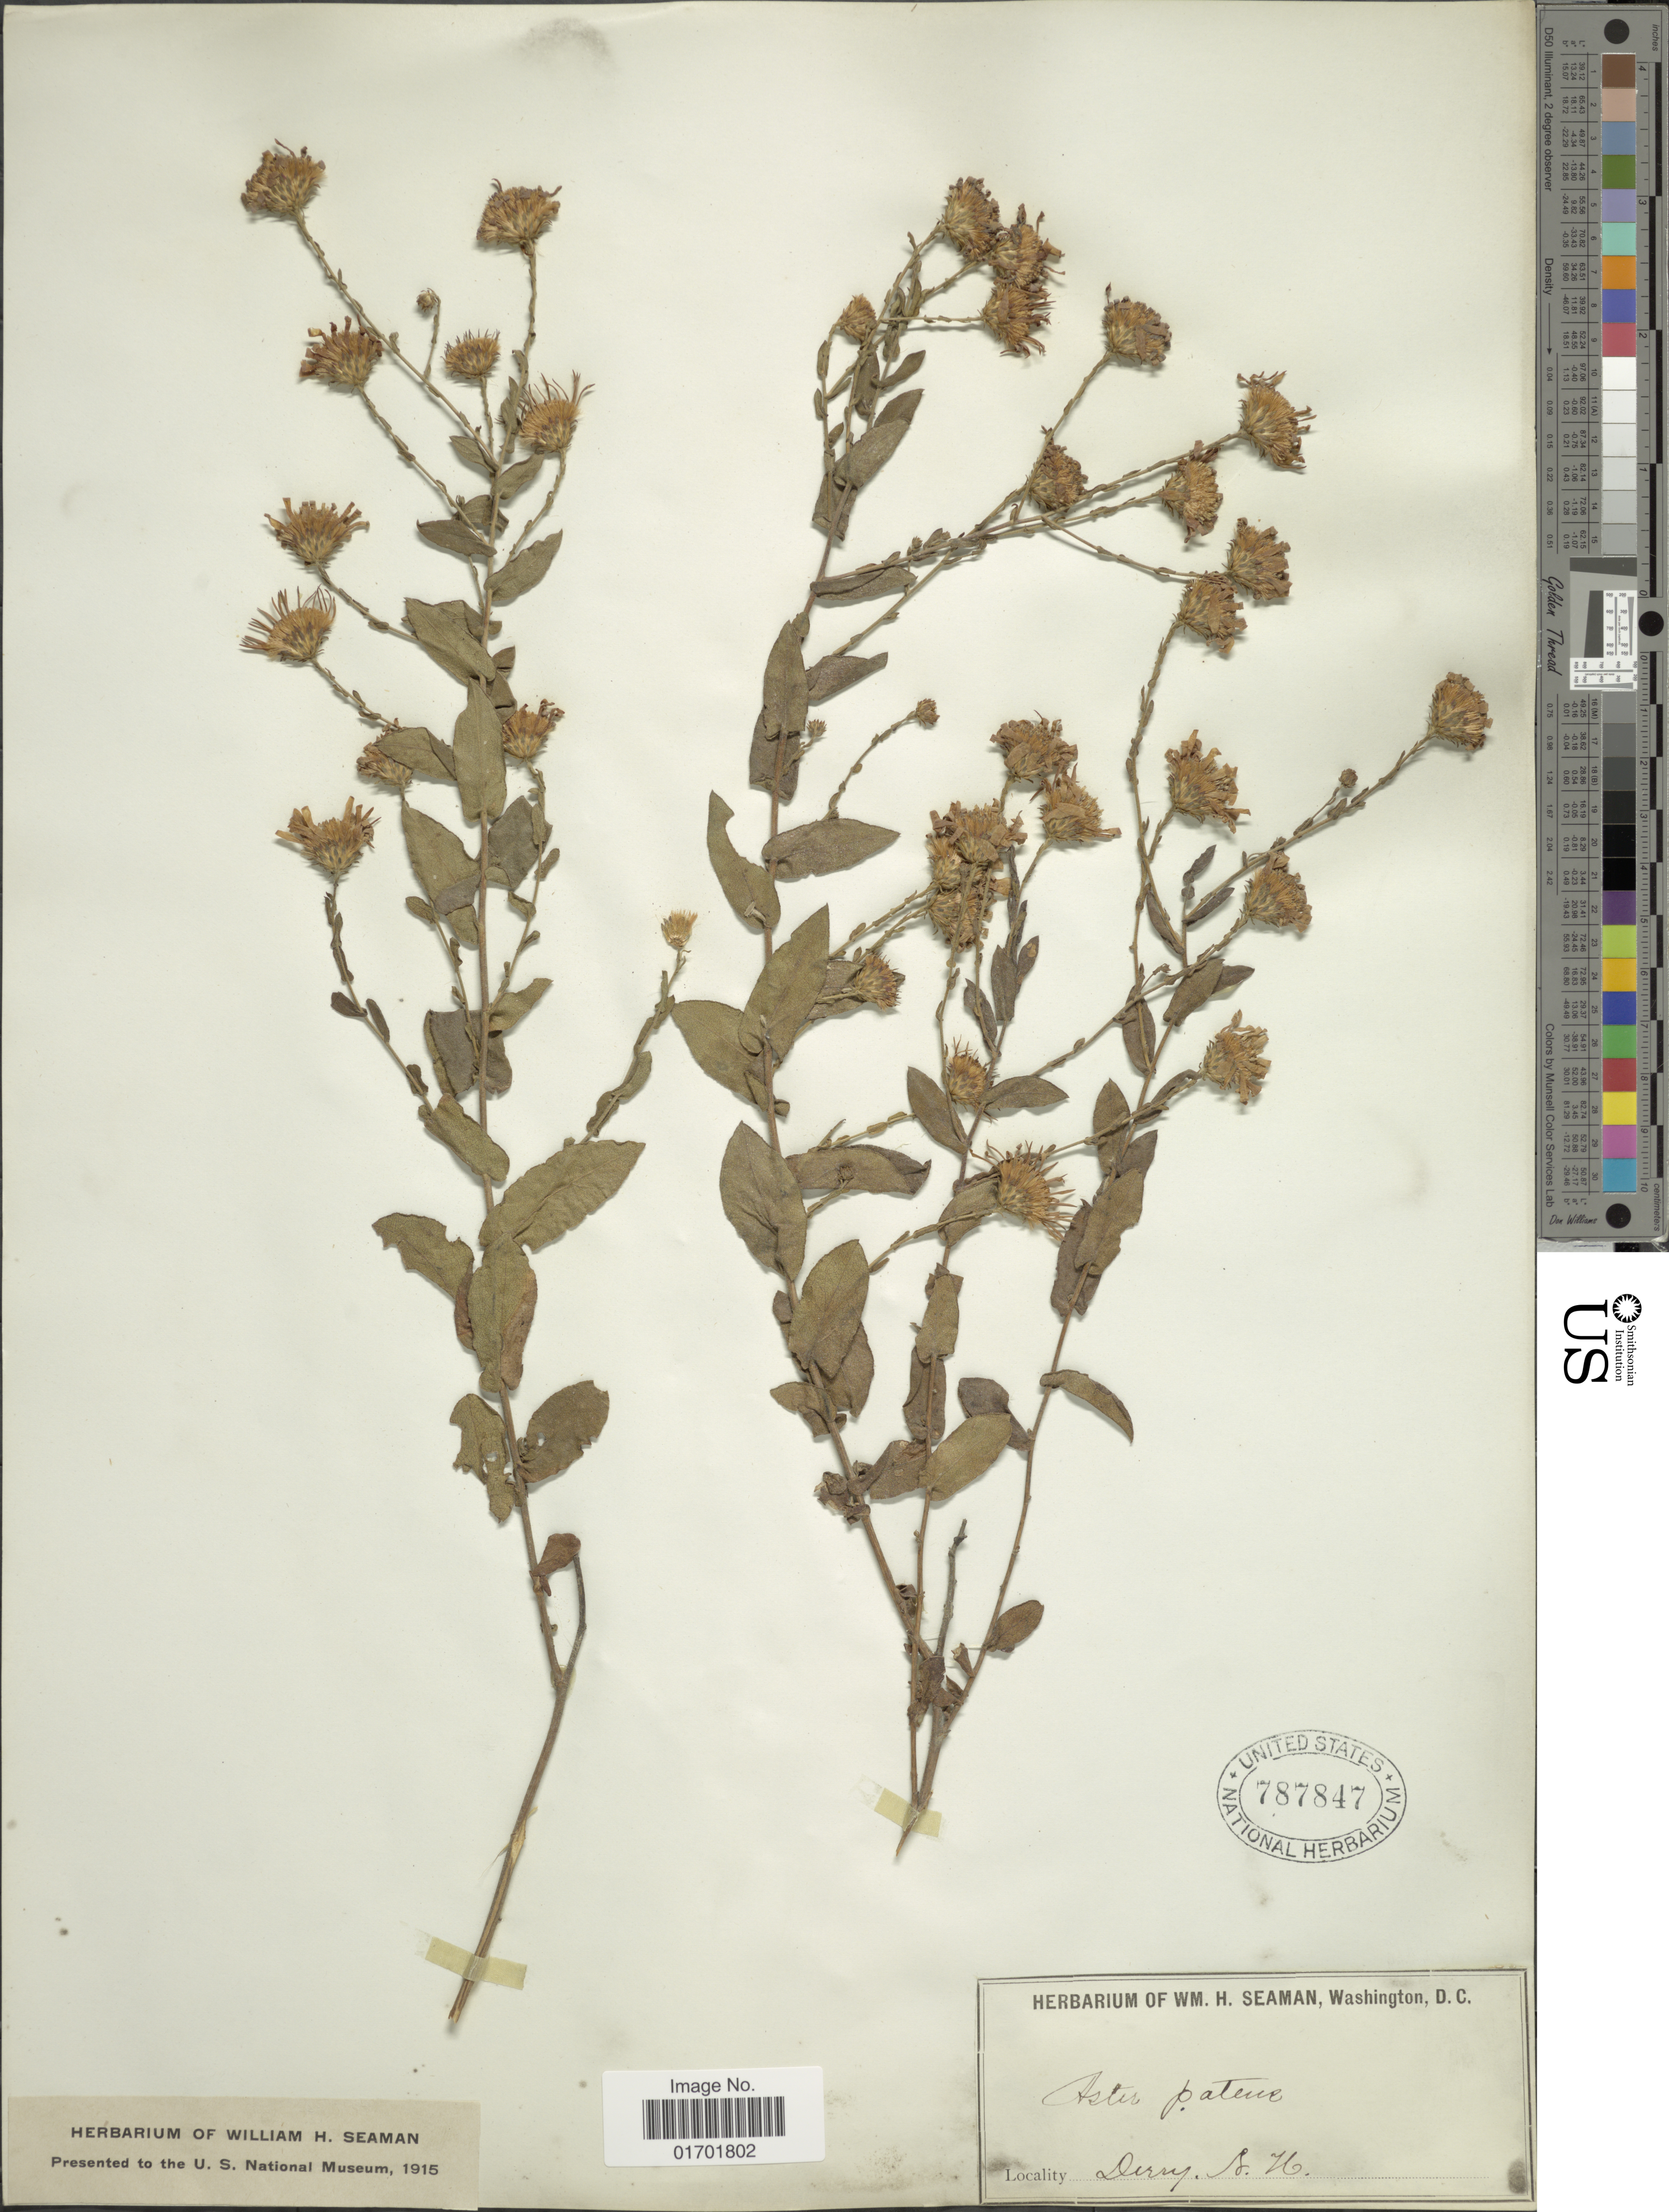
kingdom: Plantae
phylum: Tracheophyta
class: Magnoliopsida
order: Asterales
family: Asteraceae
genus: Symphyotrichum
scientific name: Symphyotrichum patens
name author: (Aiton) G.L. Nesom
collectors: ex herb. Seaman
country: United States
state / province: New Hampshire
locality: Derry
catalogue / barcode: US 787847